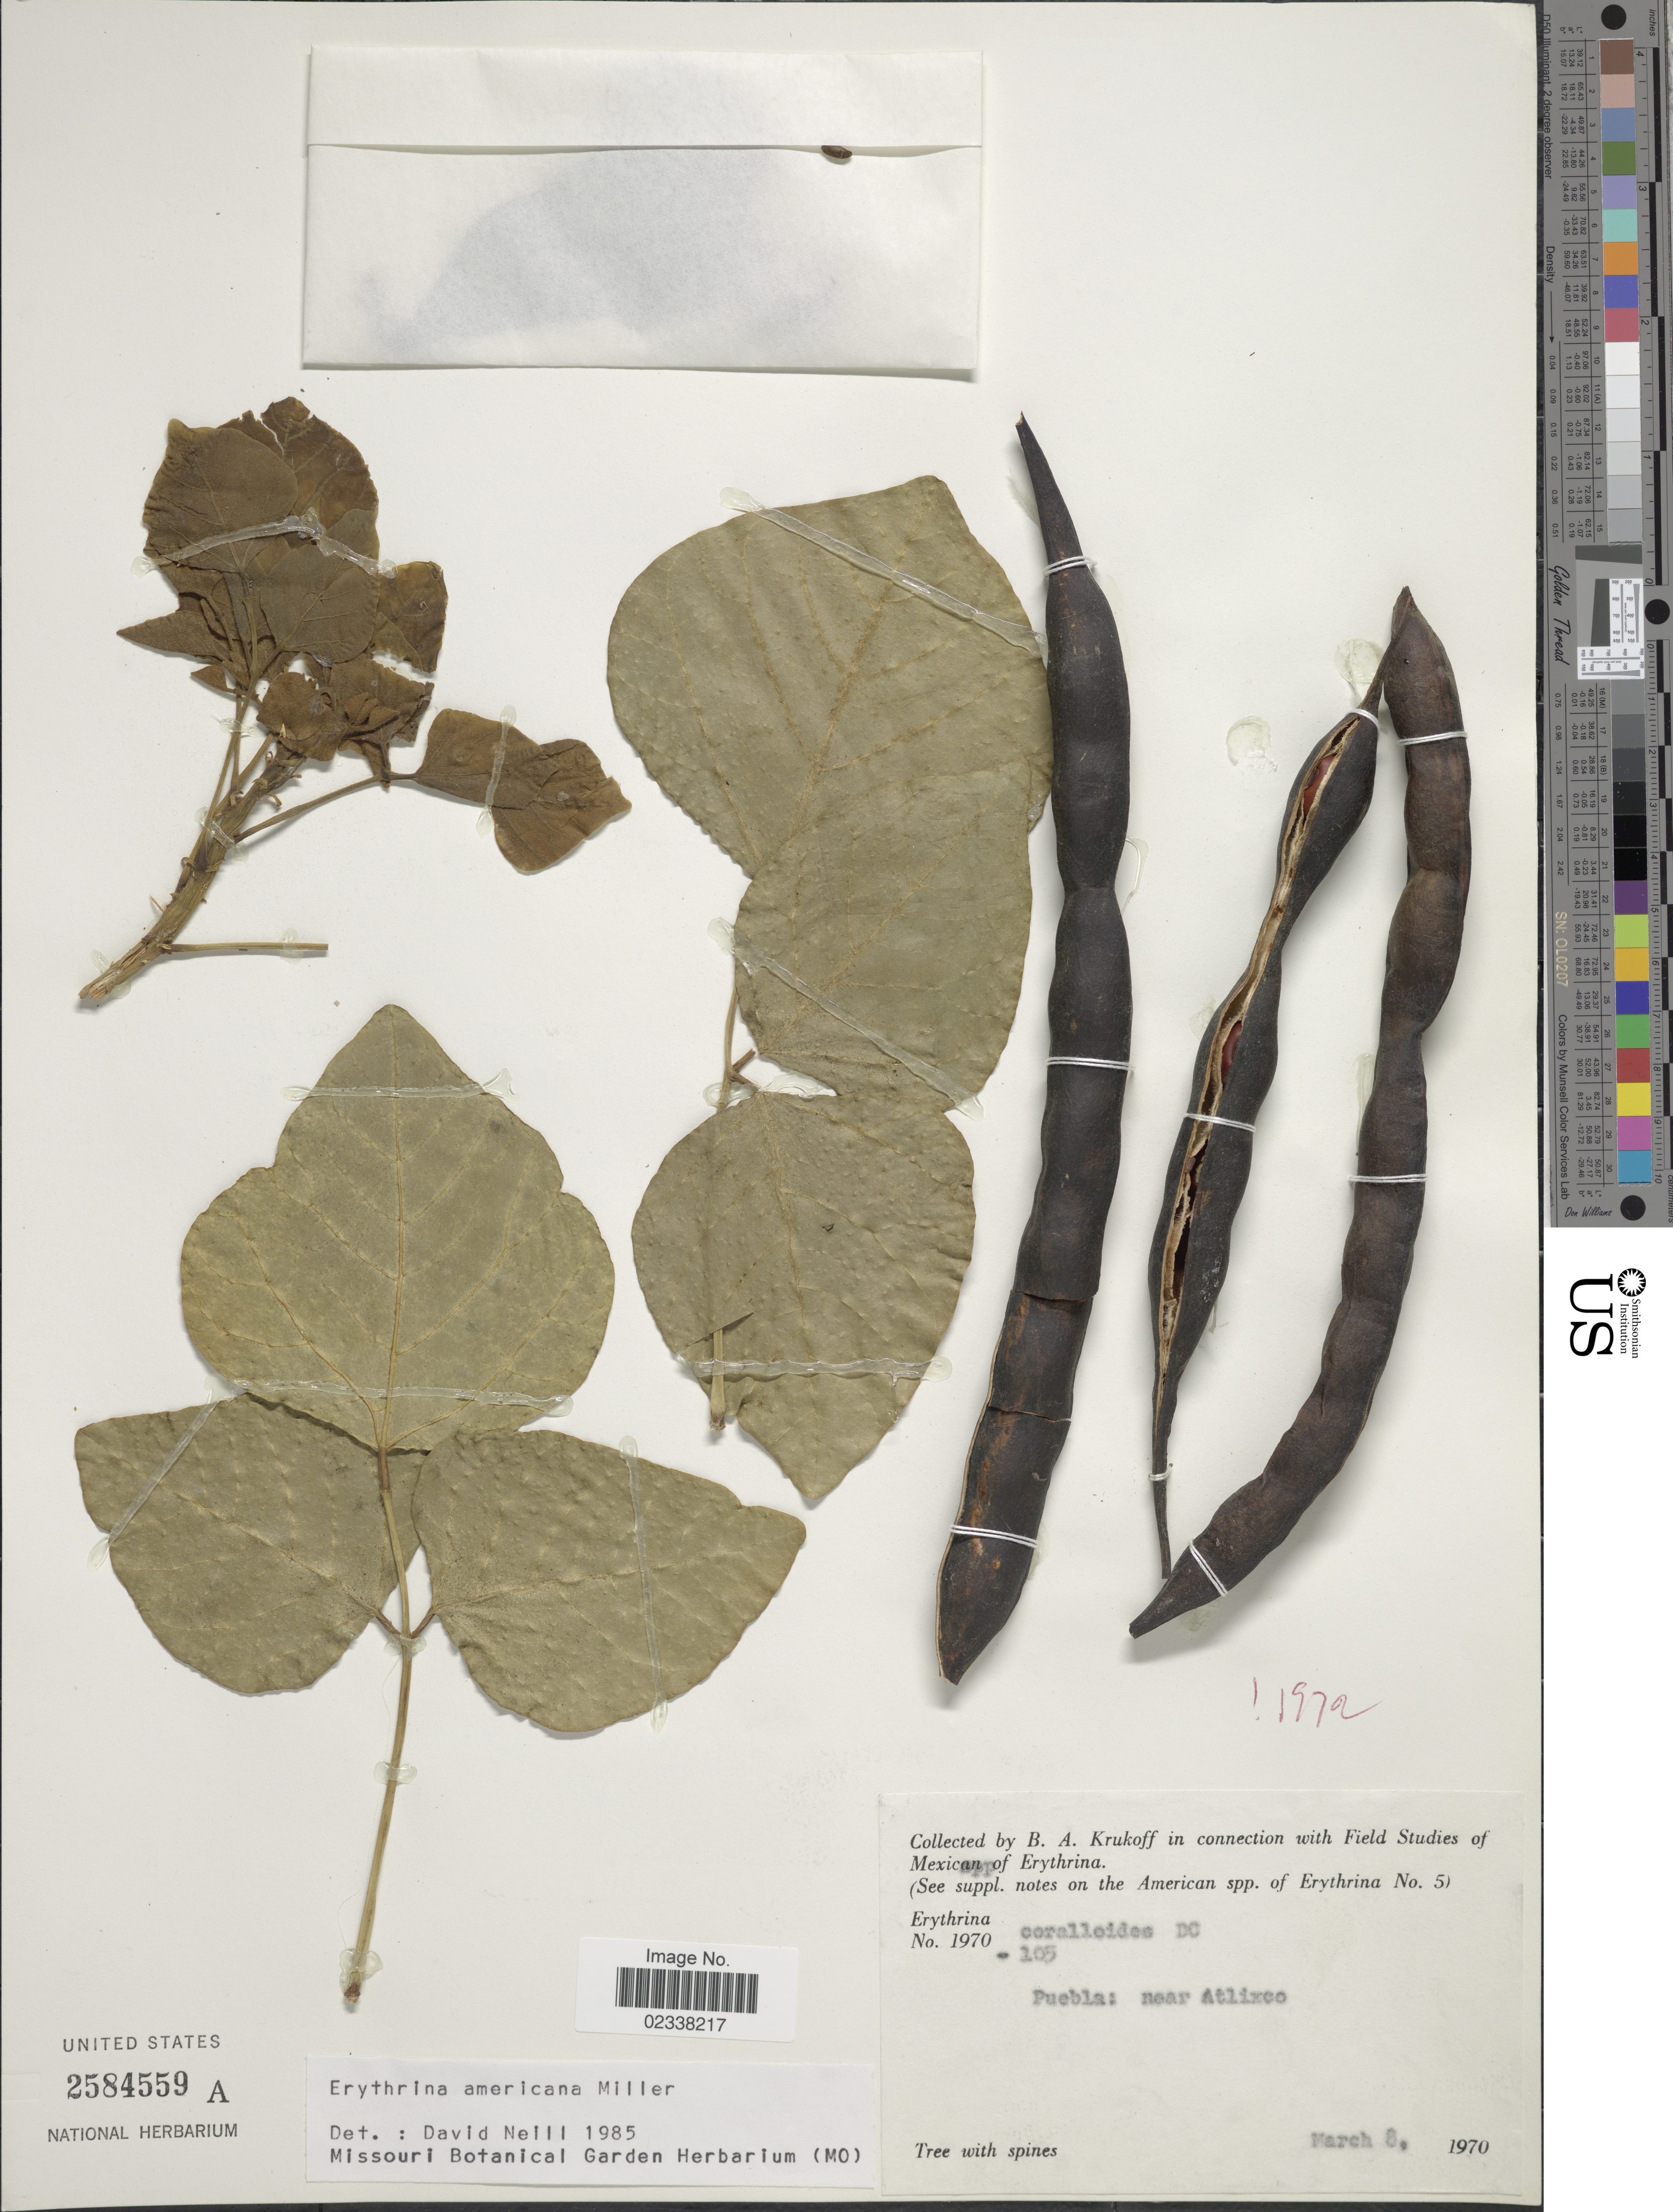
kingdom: Plantae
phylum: Tracheophyta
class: Magnoliopsida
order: Fabales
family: Fabaceae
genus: Erythrina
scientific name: Erythrina americana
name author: Mill.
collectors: B. A. Krukoff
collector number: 1970-105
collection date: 1970-03-08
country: Mexico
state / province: Puebla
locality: Near Atlixco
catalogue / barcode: US 2584559A